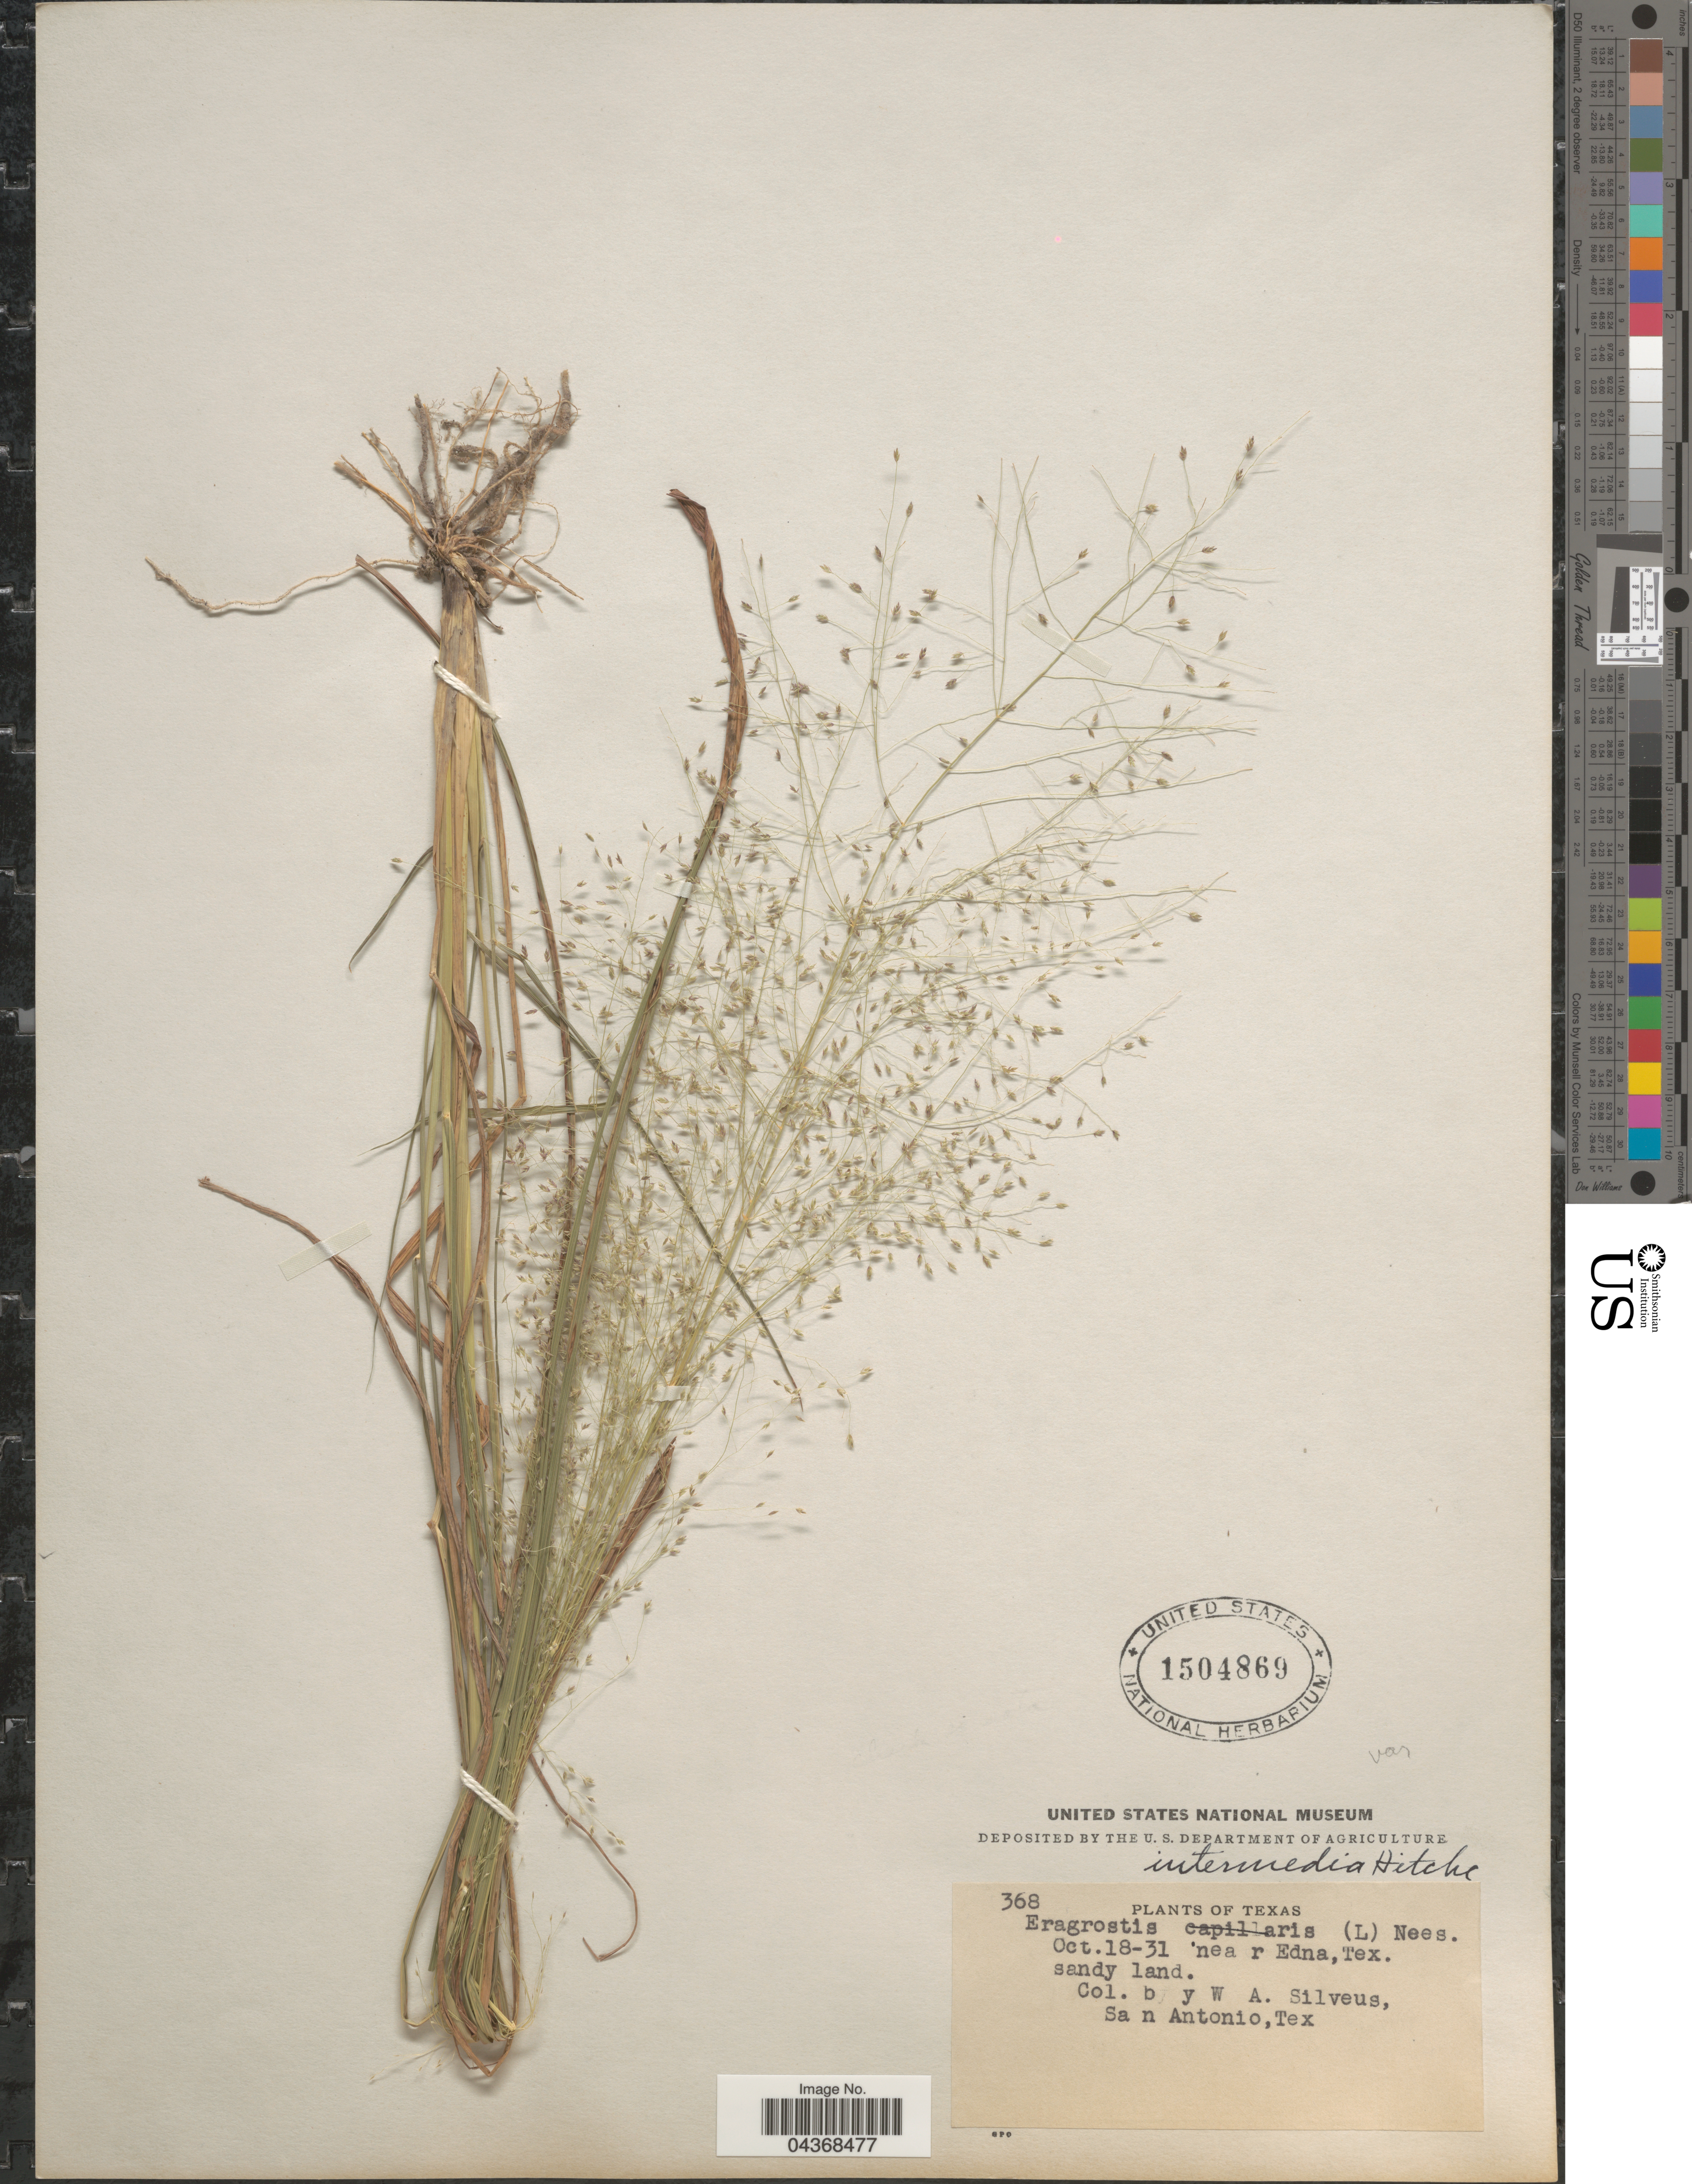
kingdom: Plantae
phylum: Tracheophyta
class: Liliopsida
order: Poales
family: Poaceae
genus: Eragrostis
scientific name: Eragrostis hirsuta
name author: (Michx.) Nees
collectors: W. Silveus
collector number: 368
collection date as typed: Transcribed d/m/y: 18/10/31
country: United States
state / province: Texas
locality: Near Edna.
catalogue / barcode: US 1504869